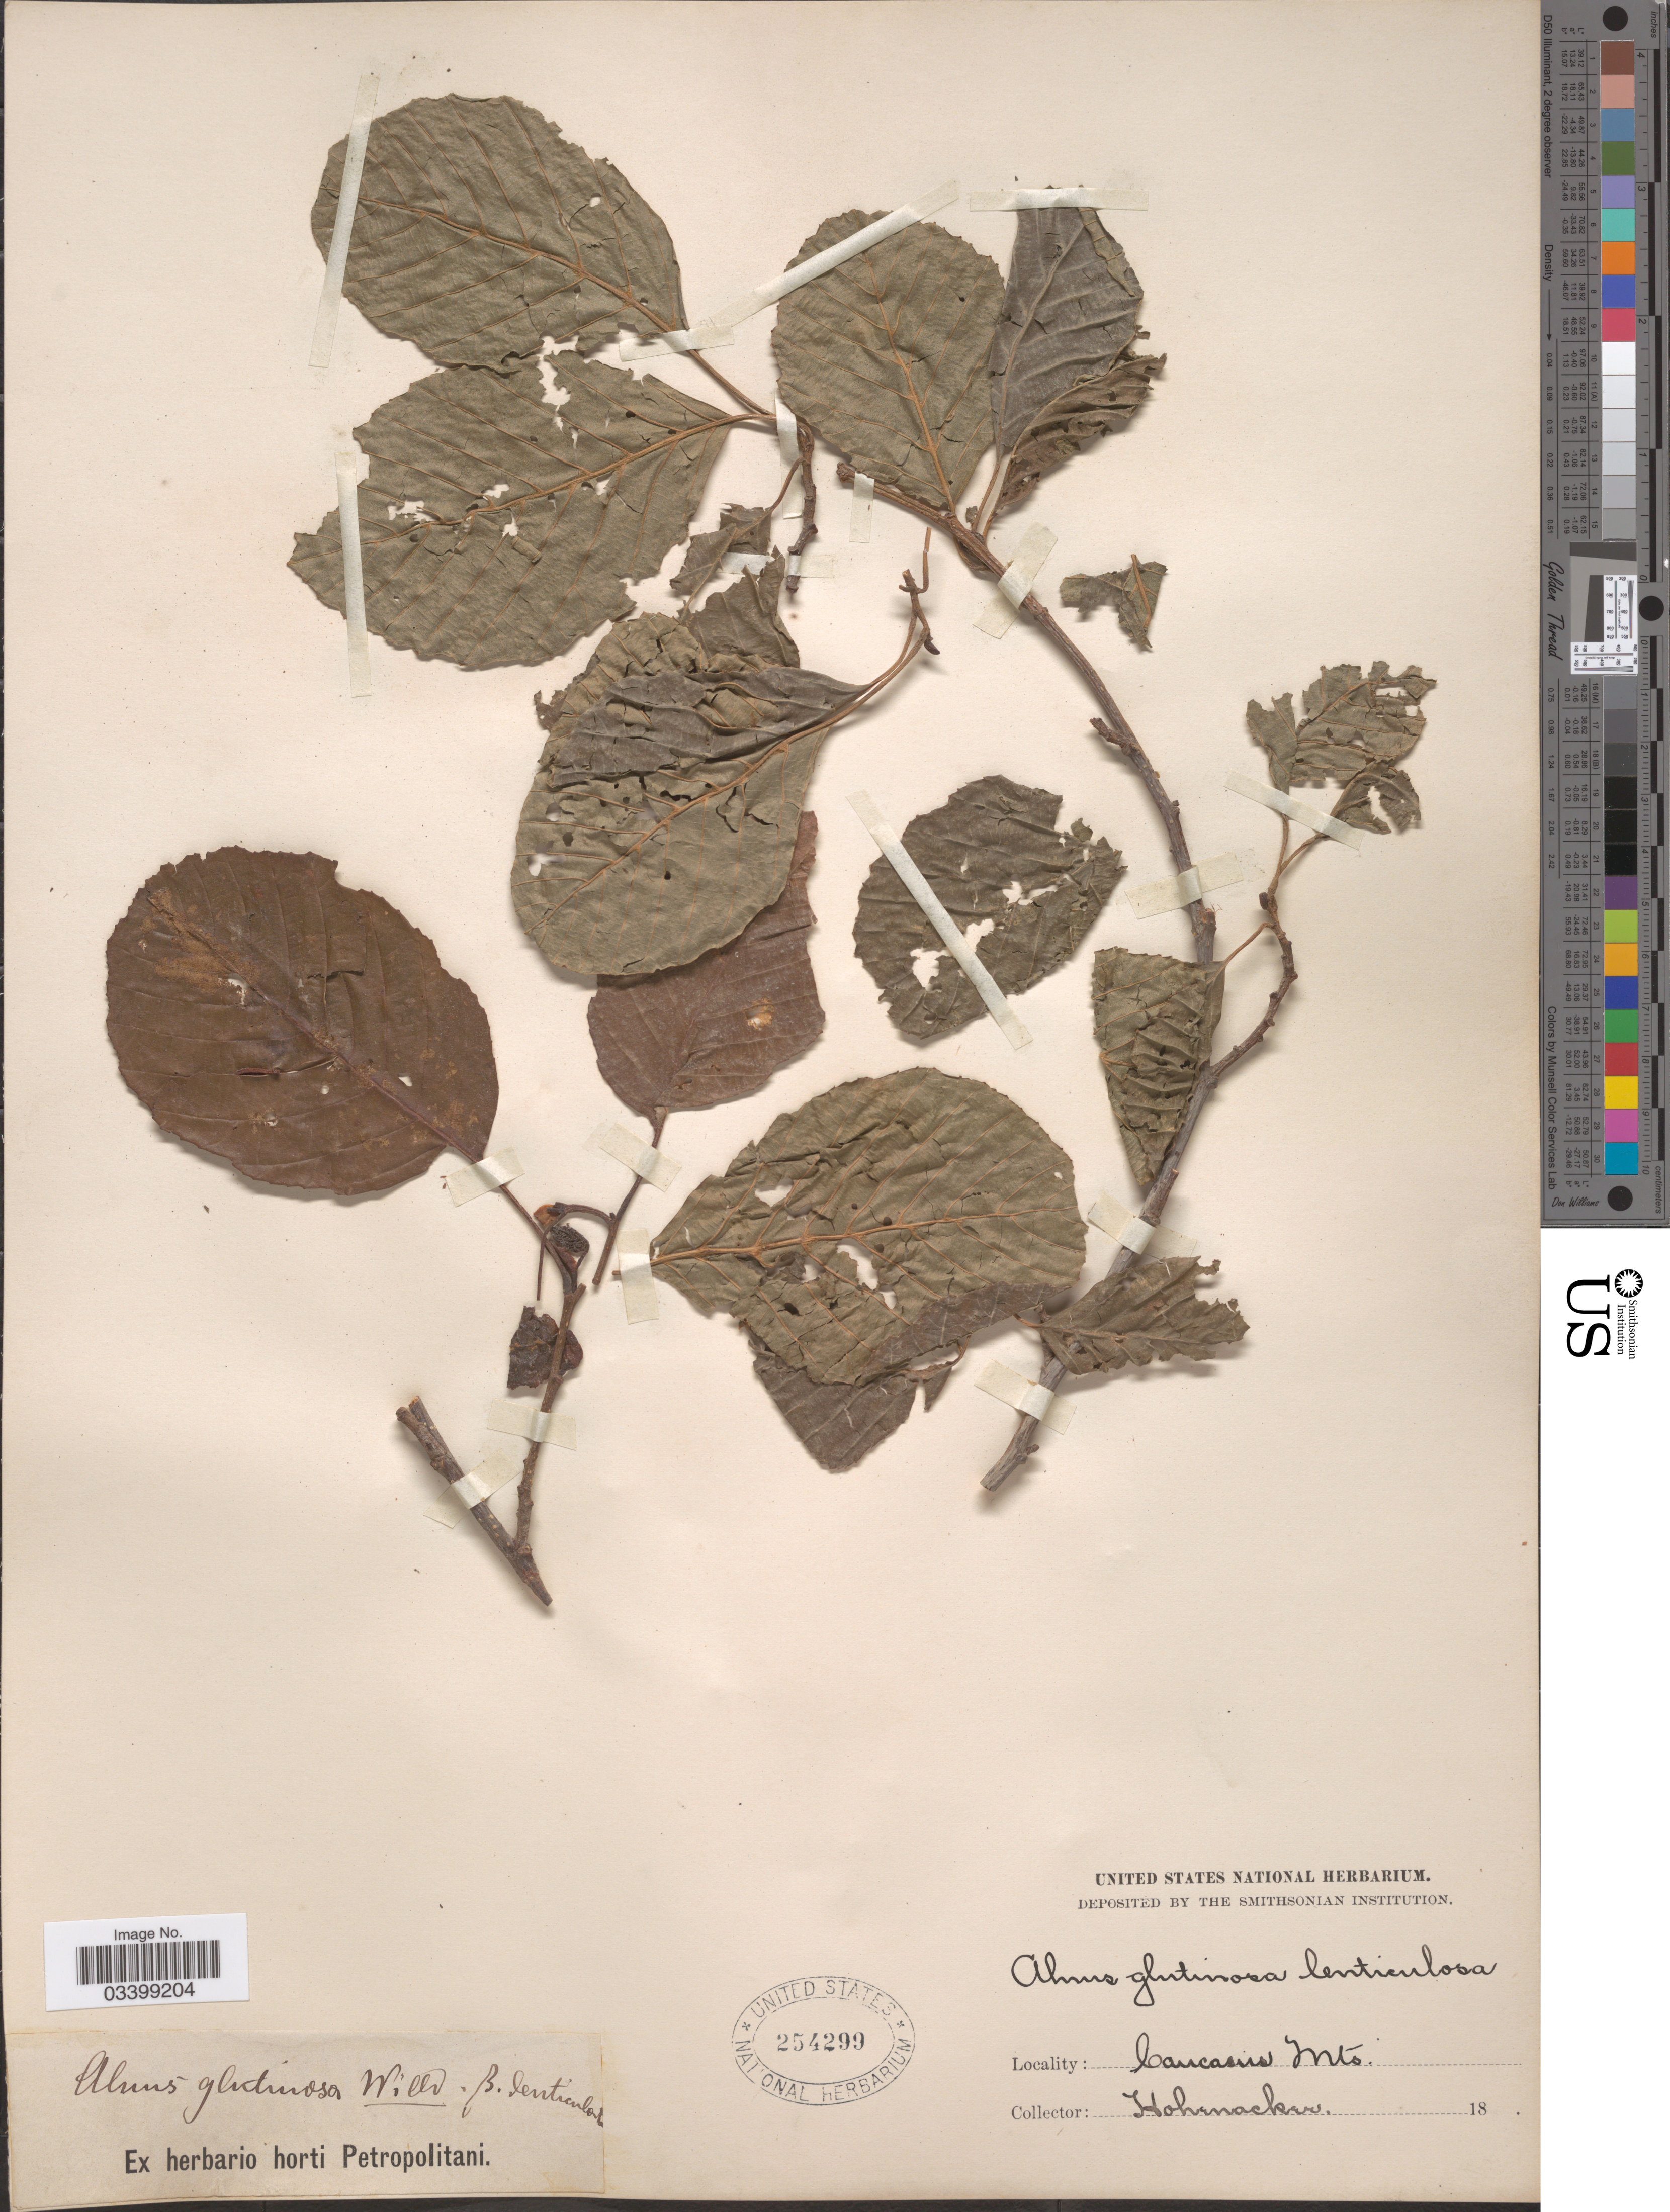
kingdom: Plantae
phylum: Tracheophyta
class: Magnoliopsida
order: Fagales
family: Betulaceae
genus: Alnus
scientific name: Alnus glutinosa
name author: (L.) Gaertn.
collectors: Hohenacker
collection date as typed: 18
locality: Caucasus Mts.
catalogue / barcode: US 254299